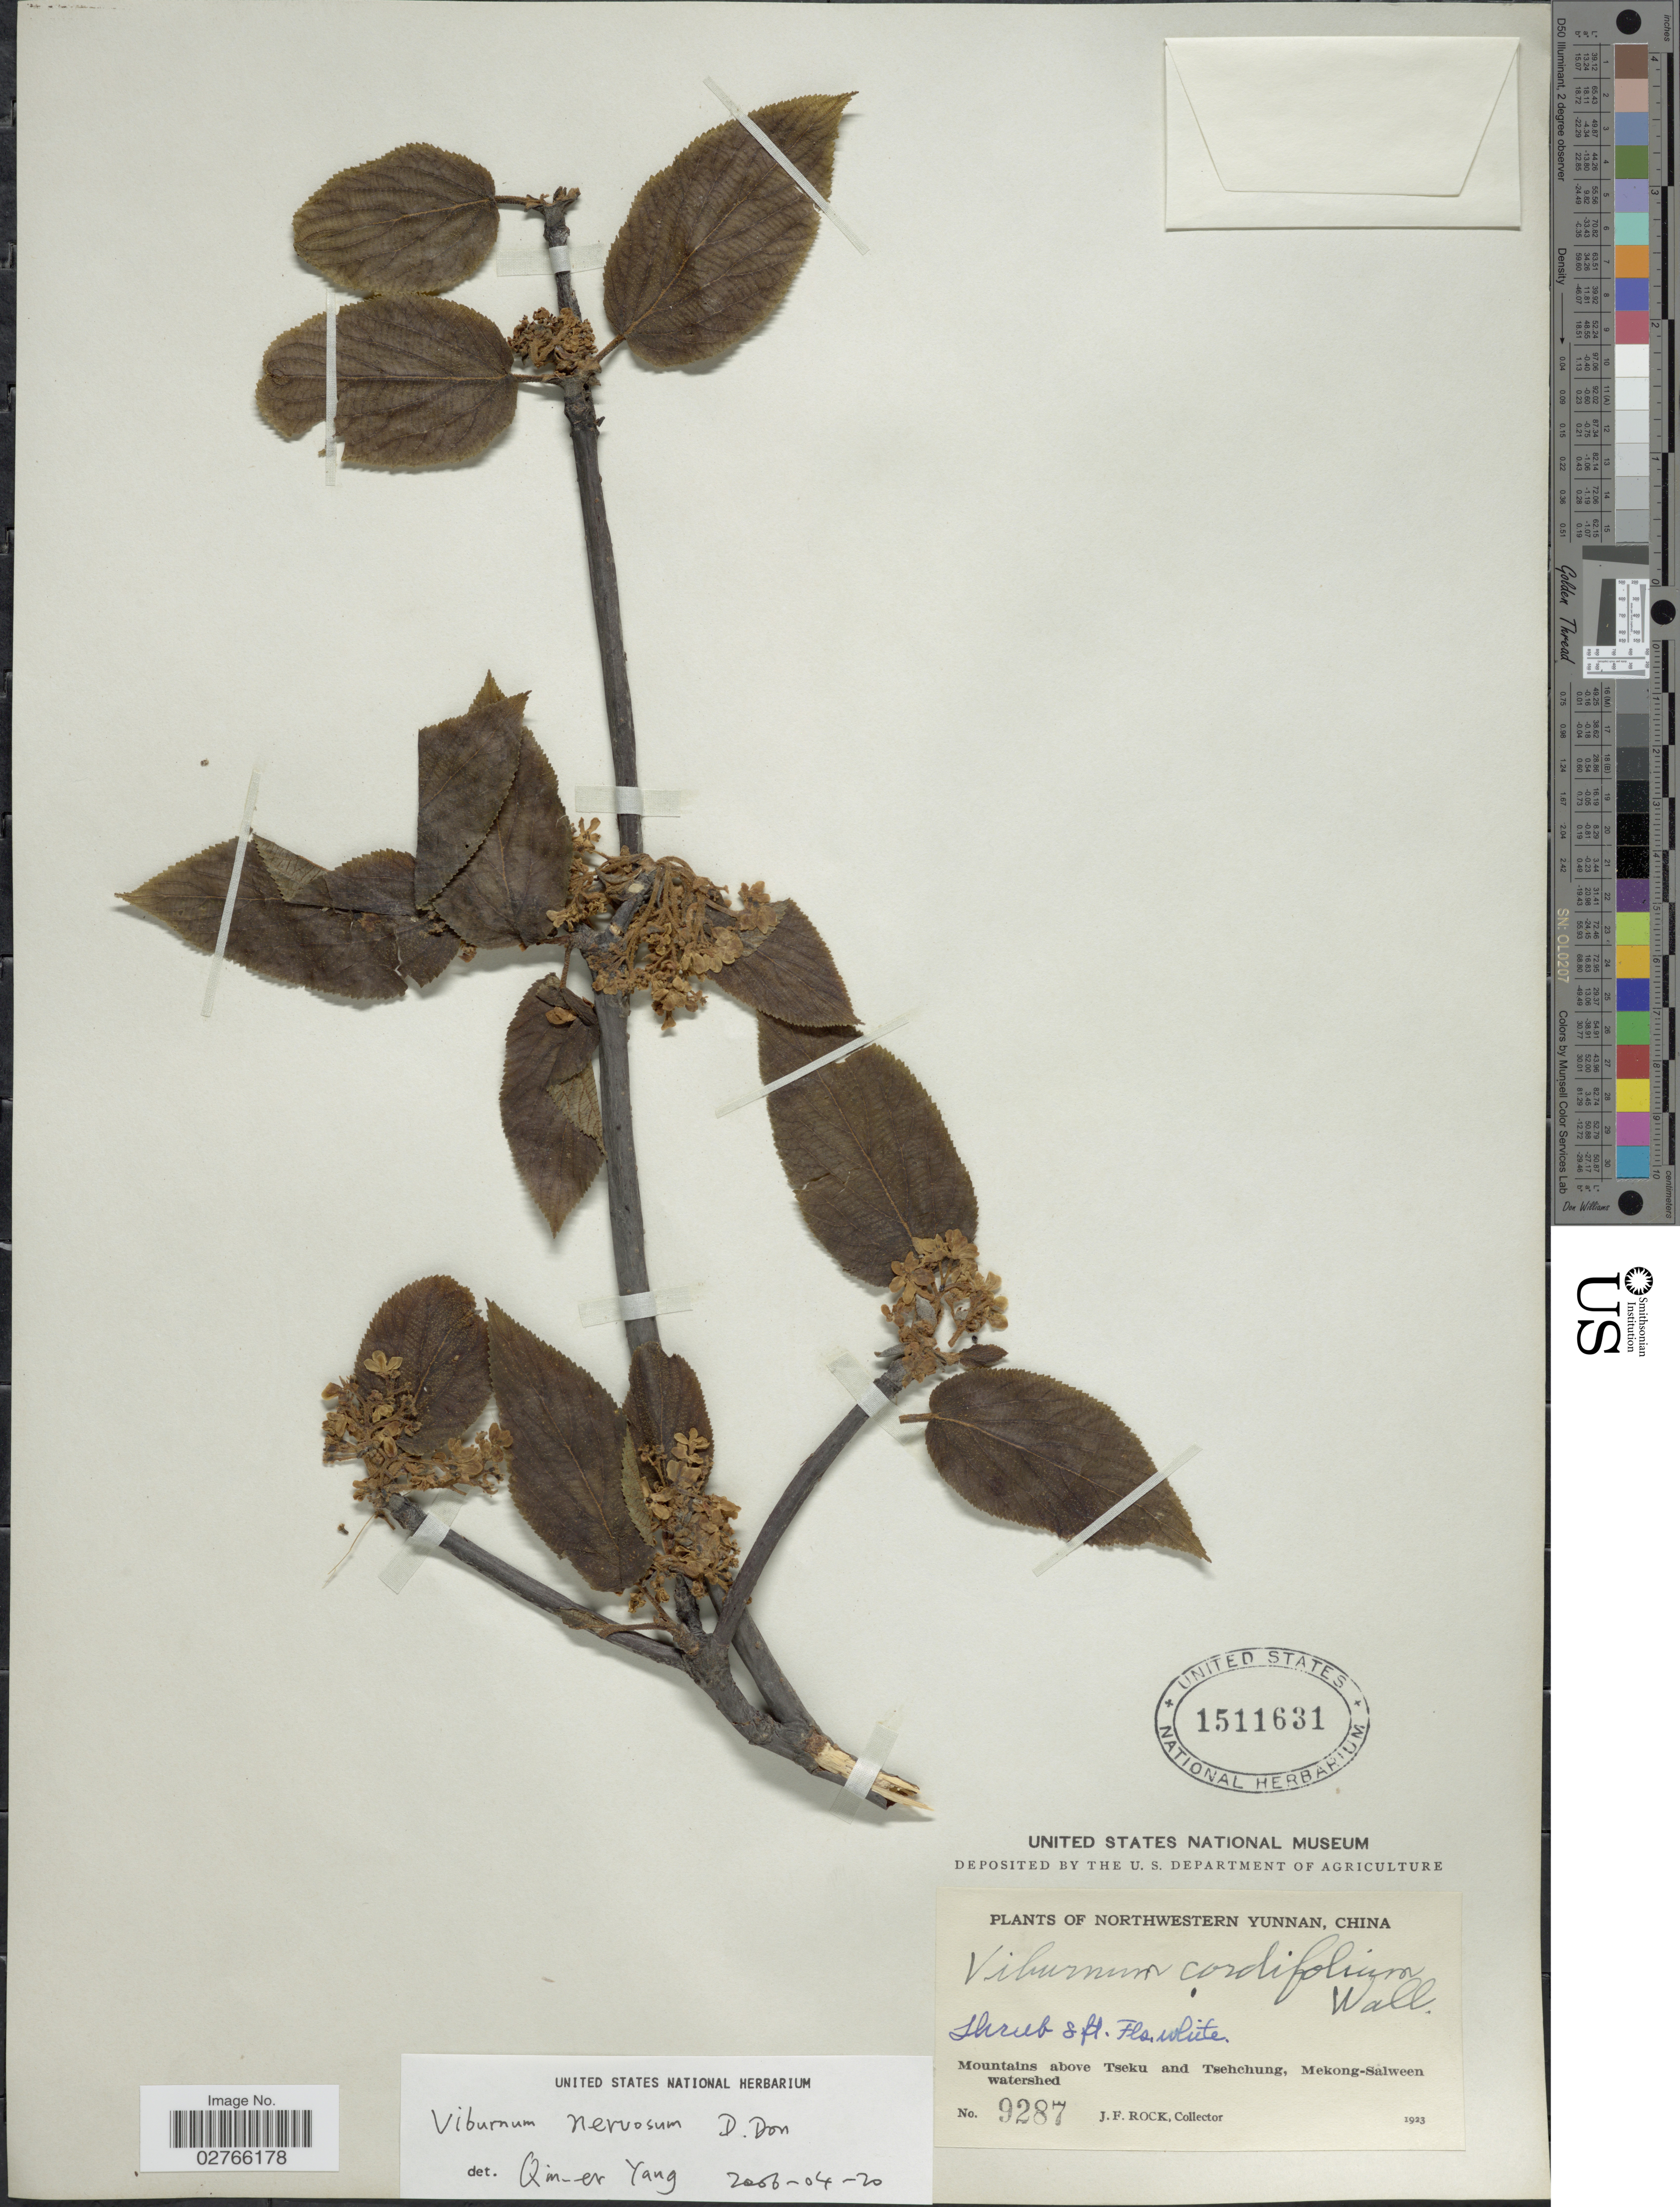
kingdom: Plantae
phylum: Tracheophyta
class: Magnoliopsida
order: Dipsacales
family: Viburnaceae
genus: Viburnum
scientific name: Viburnum nervosum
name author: D. Don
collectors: J. Rock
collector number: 9287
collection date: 1923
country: China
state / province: Yunnan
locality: Northwestern Yunnan, Mountains above Tseku and Tsehchung, Mekong-Salween watershed.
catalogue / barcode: US 1511631